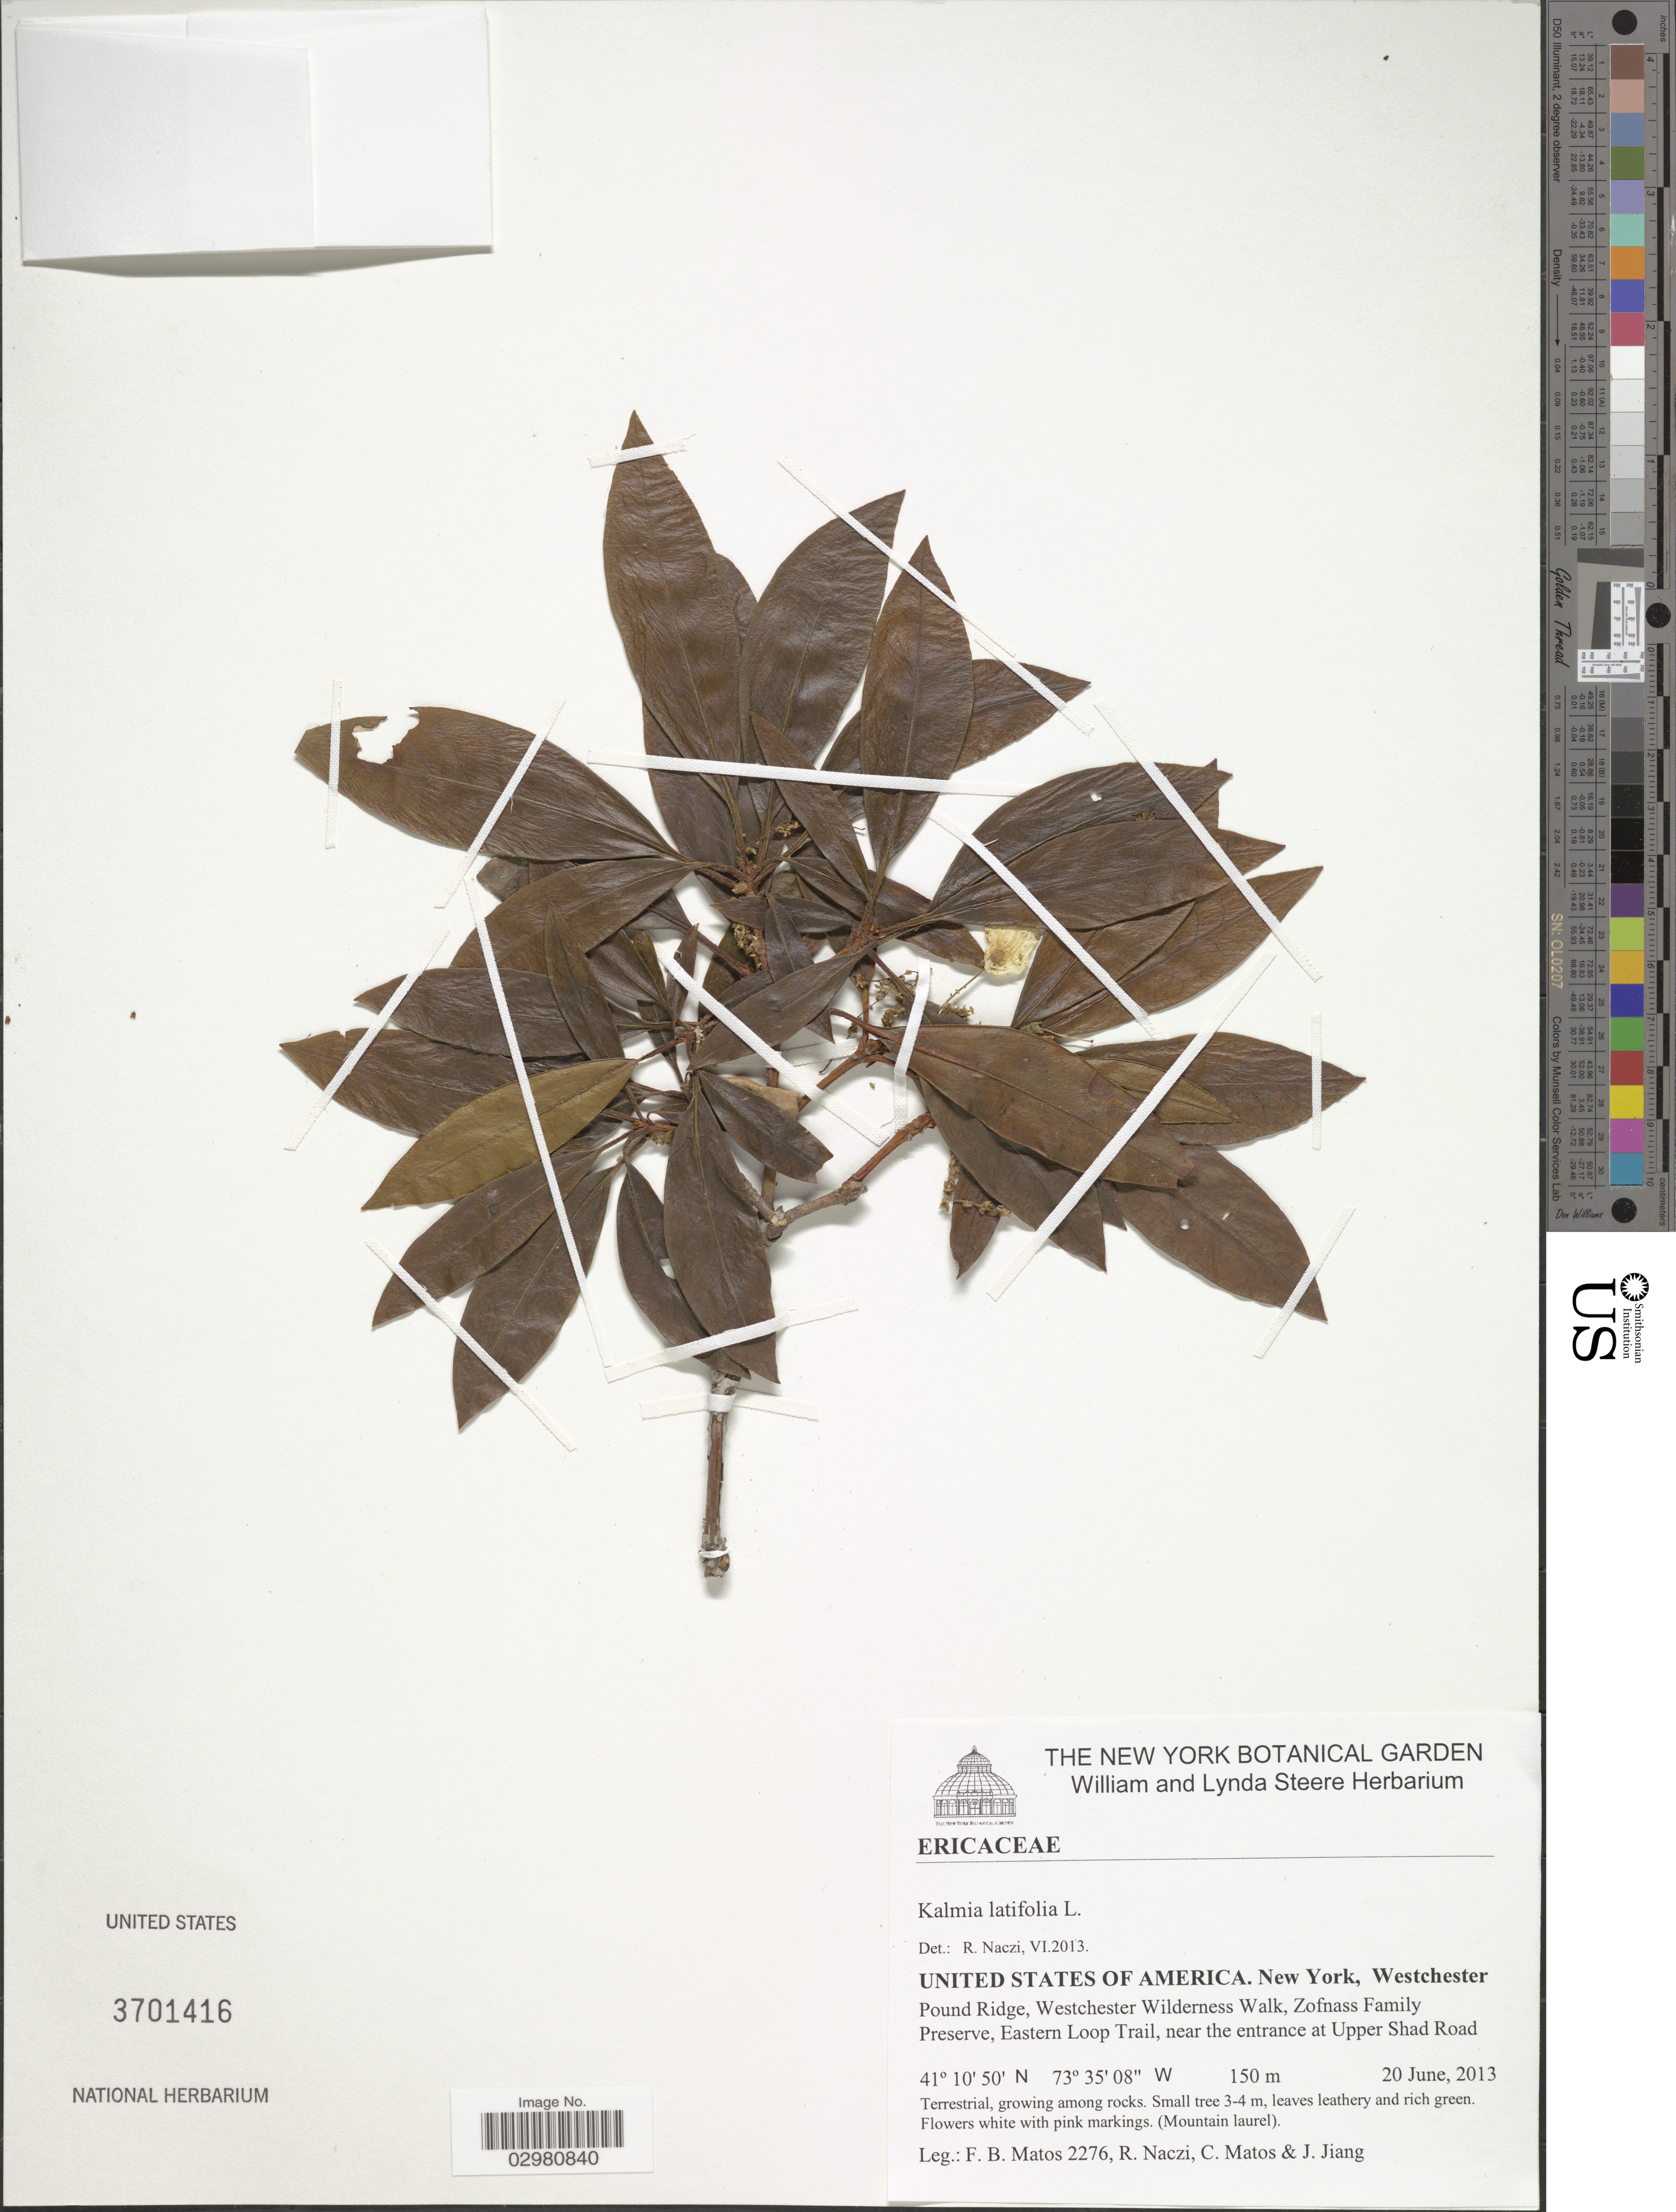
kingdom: Plantae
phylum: Tracheophyta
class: Magnoliopsida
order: Ericales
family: Ericaceae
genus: Kalmia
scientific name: Kalmia latifolia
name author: L.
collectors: F. Matos, R. F. C. Naczi, C. Matos & J. Jiang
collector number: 2276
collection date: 2013-06-20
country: United States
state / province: New York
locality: Westchester. Pound Ridge, Westchester Wilderness Walk, Zofnass Family Preserve, Eastern Loop Trail, near the entrance at Upper Shad Road.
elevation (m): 150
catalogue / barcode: US 3701416